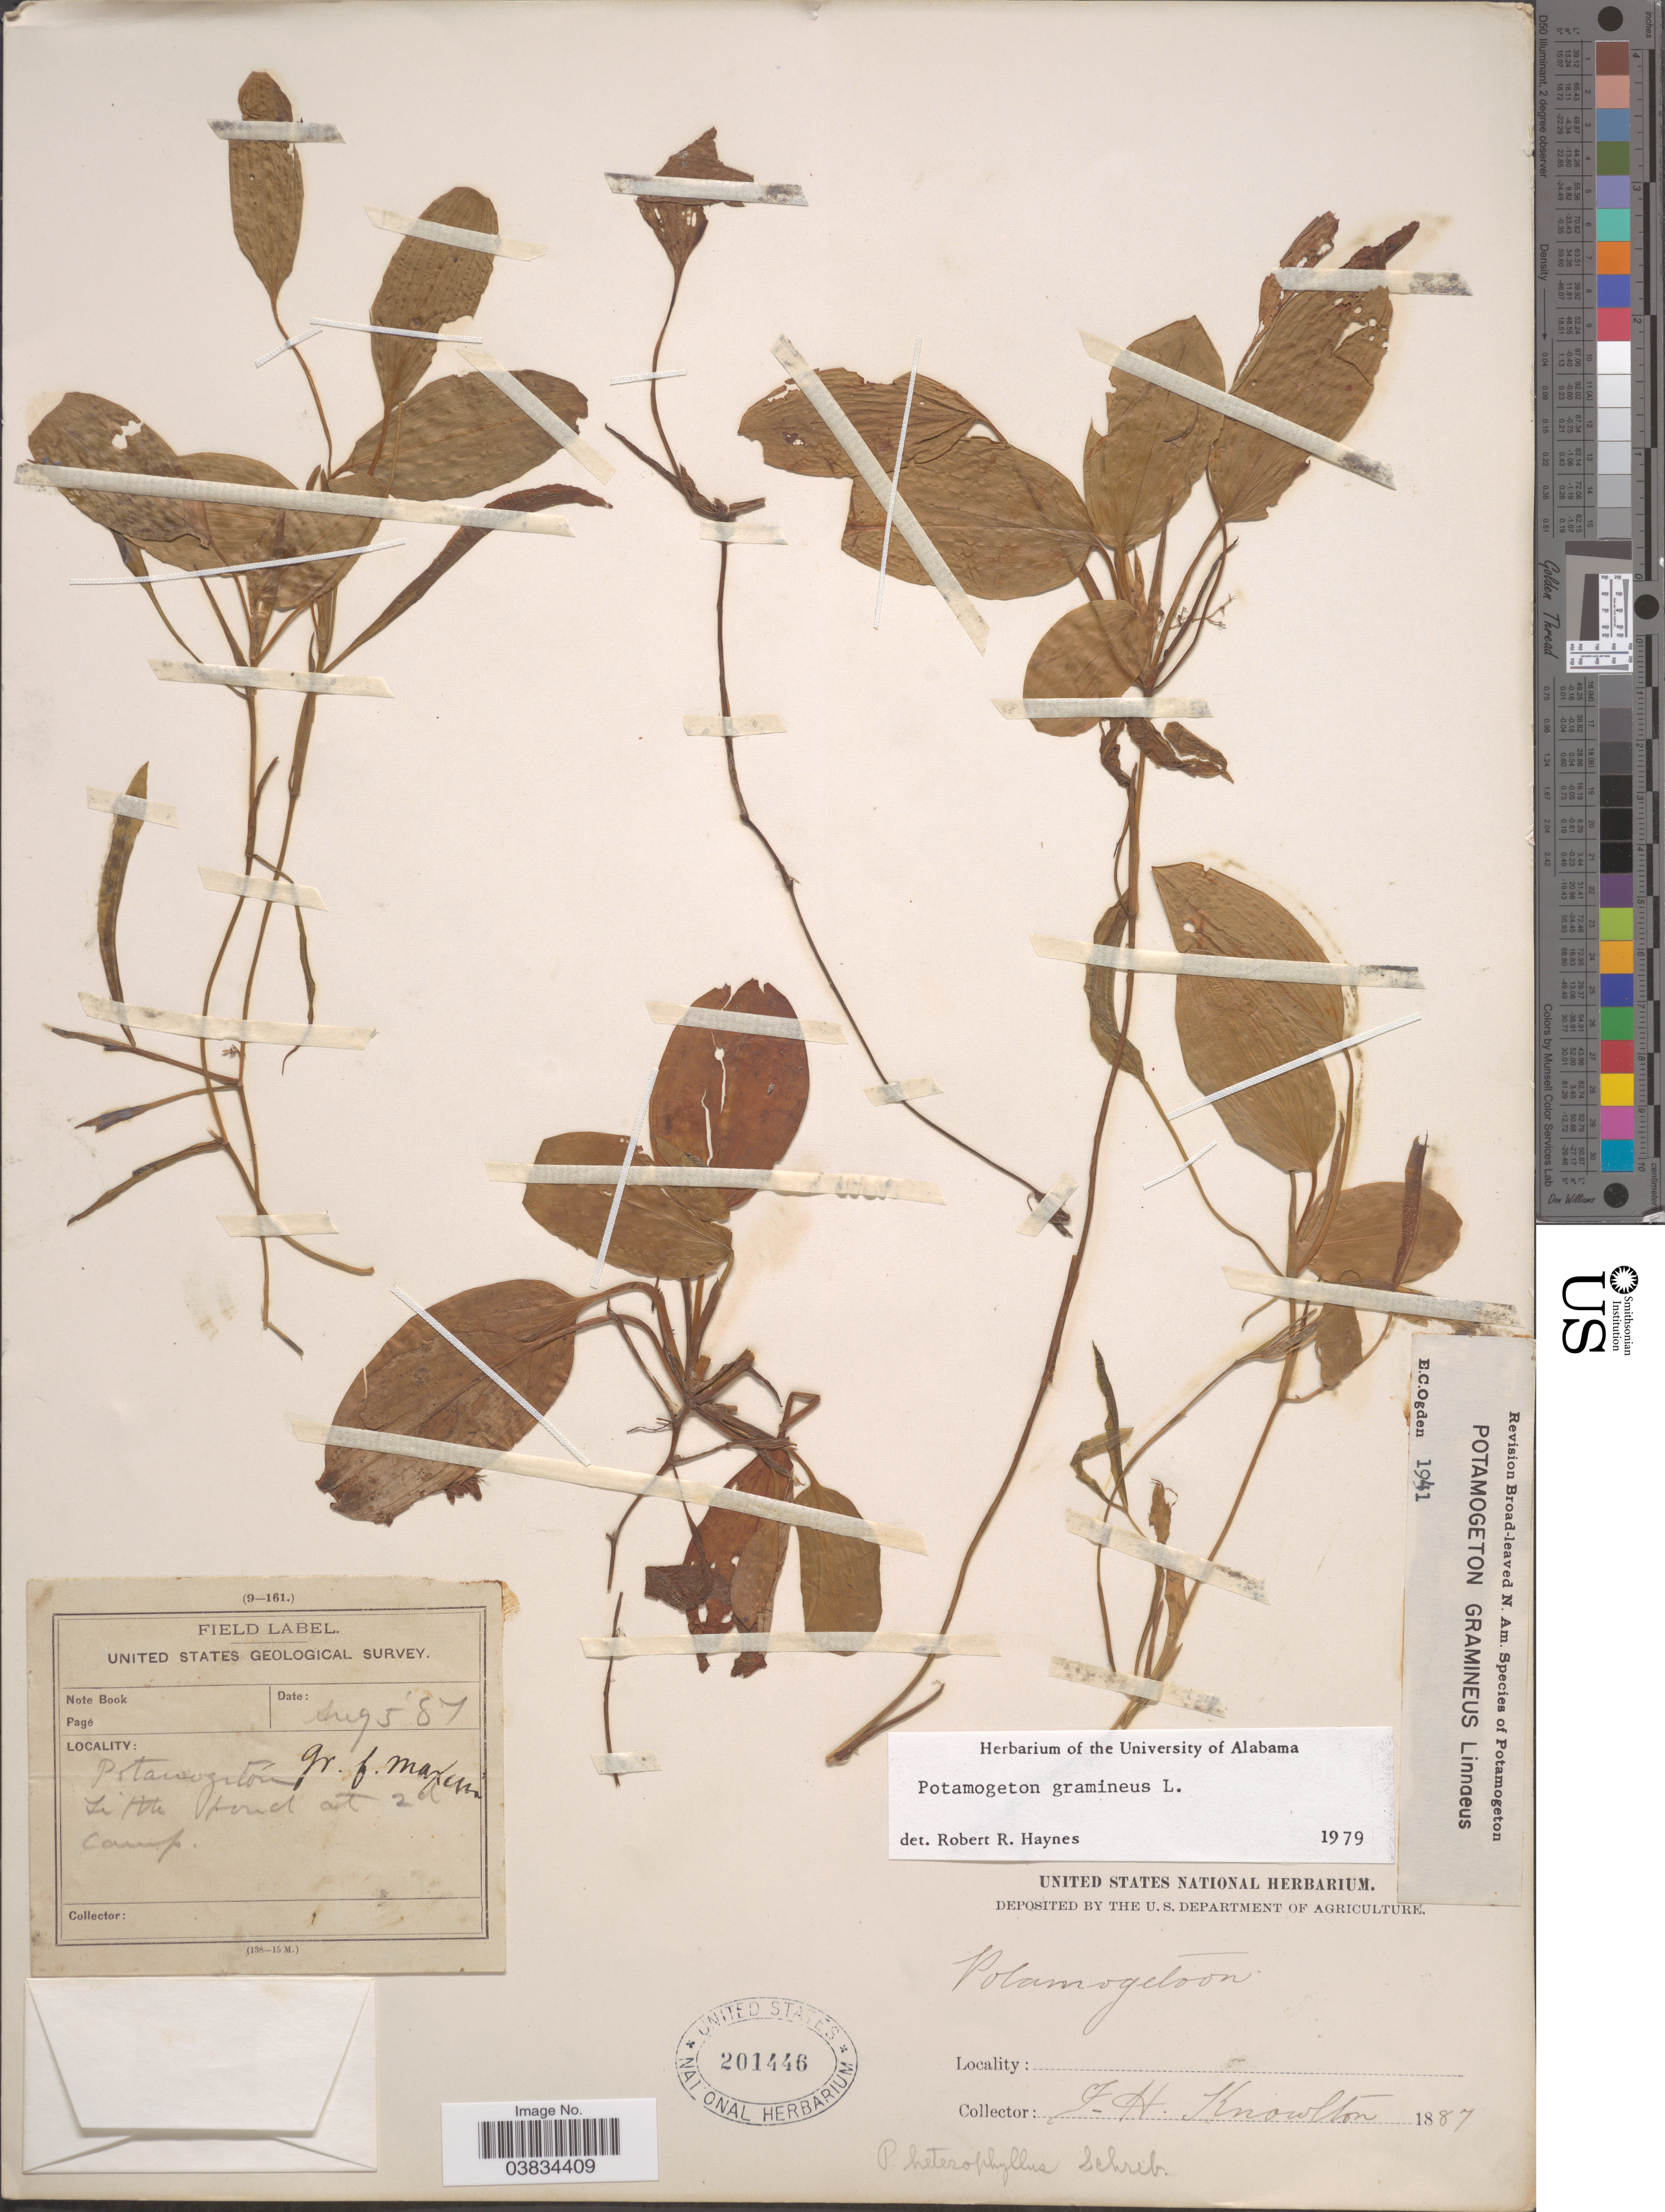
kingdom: Plantae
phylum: Tracheophyta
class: Liliopsida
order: Alismatales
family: Potamogetonaceae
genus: Potamogeton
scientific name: Potamogeton gramineus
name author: L.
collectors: F. H. Knowlton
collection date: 1887-08-05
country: United States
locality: Little Pond at 2 Camp.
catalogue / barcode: US 201446